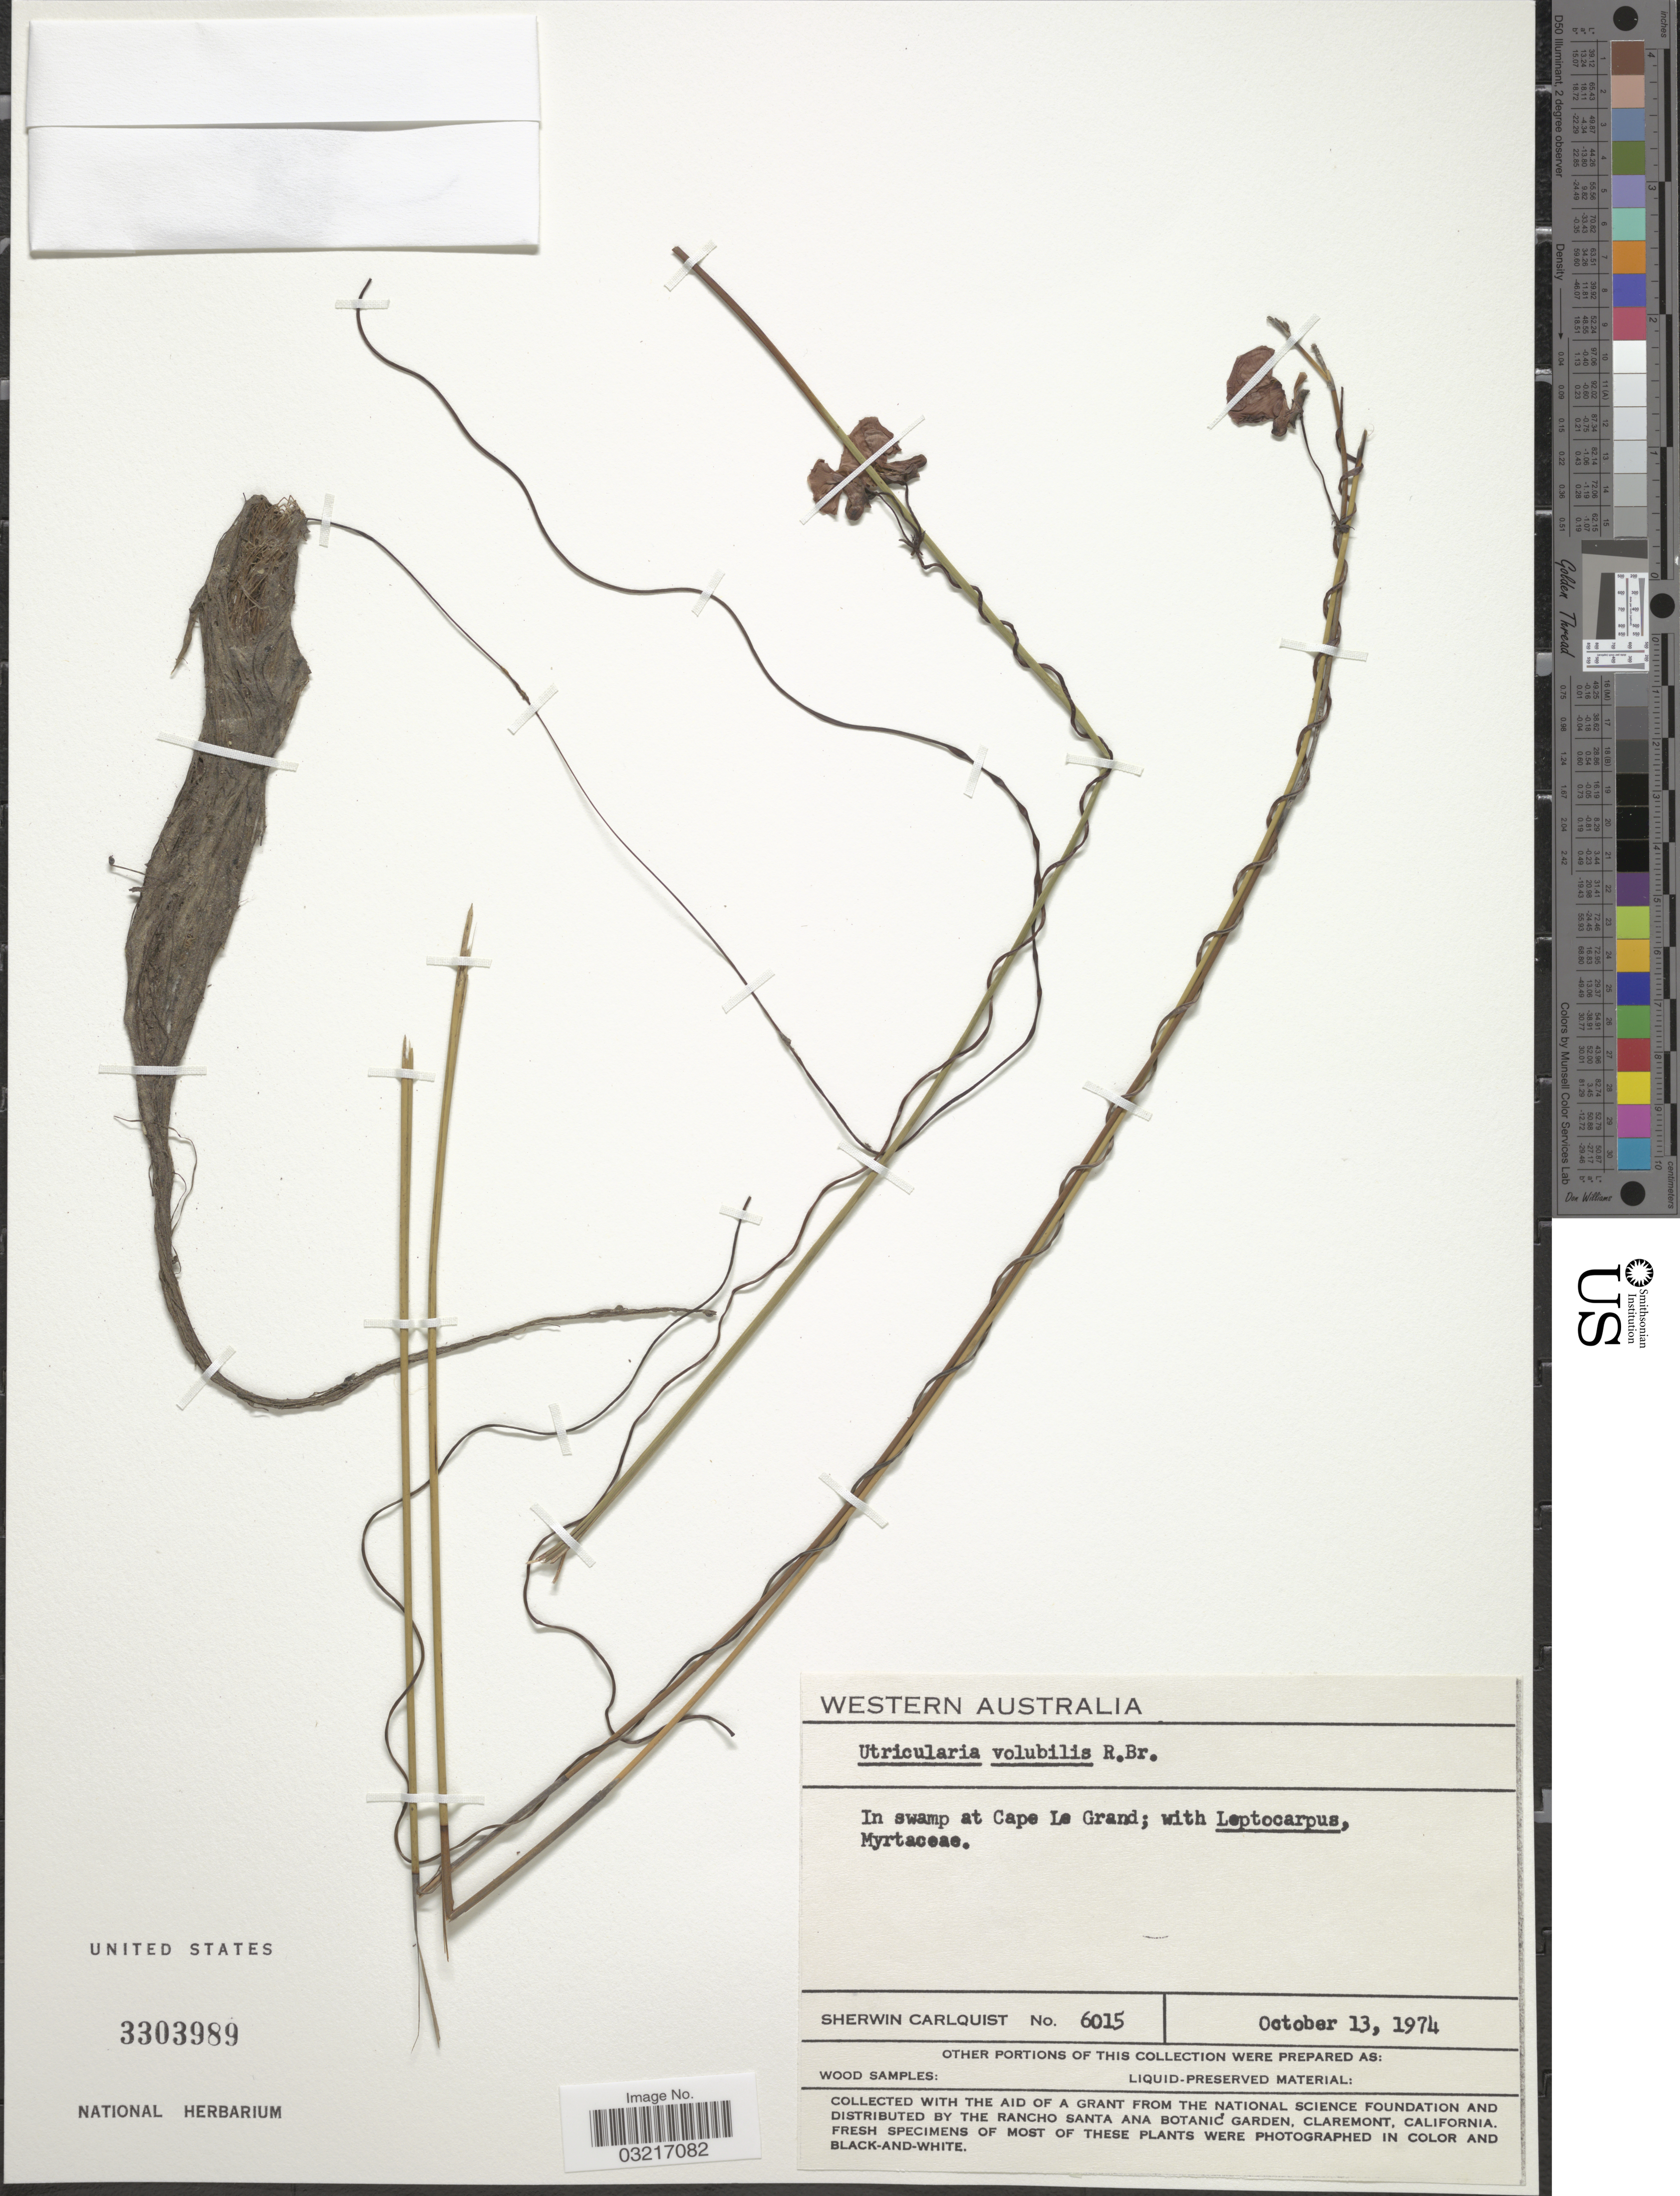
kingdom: Plantae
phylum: Tracheophyta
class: Magnoliopsida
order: Lamiales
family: Lentibulariaceae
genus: Utricularia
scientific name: Utricularia volubilis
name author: R. Br.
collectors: S. Carlquist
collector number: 6015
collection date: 1974-10-13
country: Australia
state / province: Western Australia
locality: In swamp at Cape Le Grand.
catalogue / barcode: US 3303989